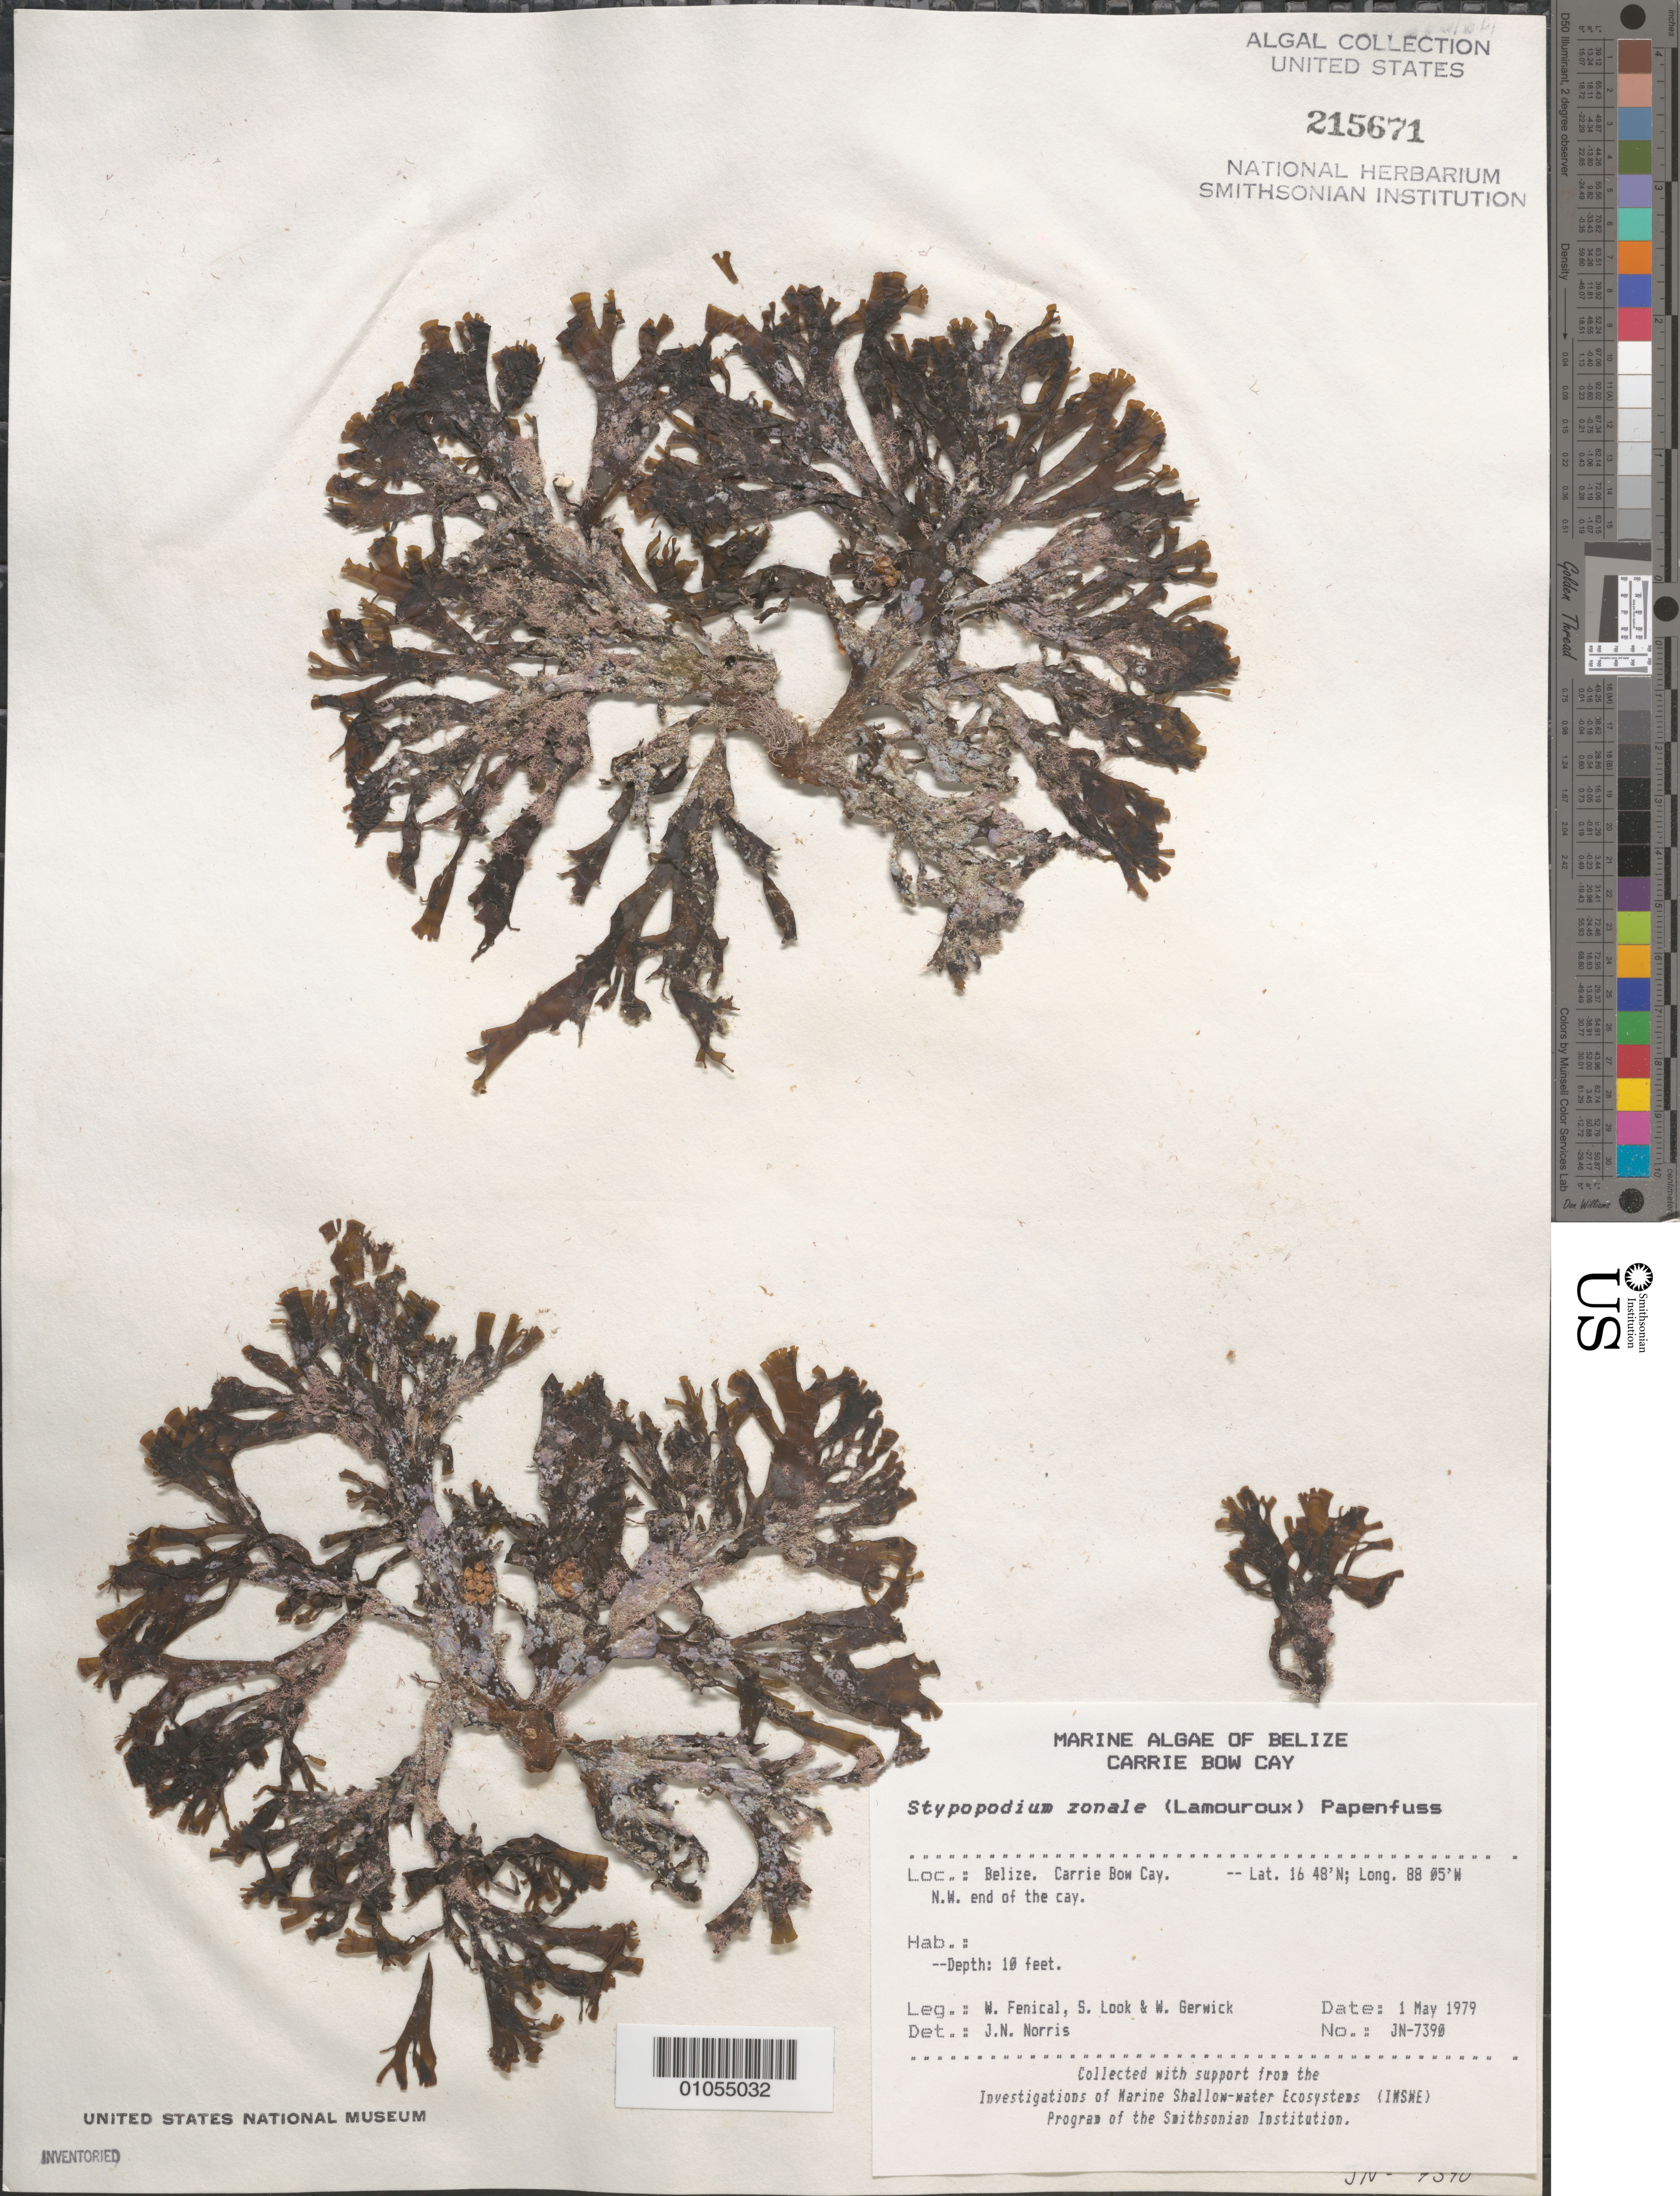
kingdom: Chromista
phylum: Ochrophyta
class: Phaeophyceae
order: Dictyotales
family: Dictyotaceae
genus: Stypopodium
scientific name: Stypopodium zonale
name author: (J.V.Lamouroux) Papenf.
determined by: Norris, James N.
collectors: W. Fenical, S. Look & W. Gerwick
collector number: JN-7390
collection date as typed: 01 May 1979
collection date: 1979-05-01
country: Belize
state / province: Stann Creek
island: Carrie Bow Cay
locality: Northwest end of the cay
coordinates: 16 48'N, 88 05'W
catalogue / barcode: US 215671